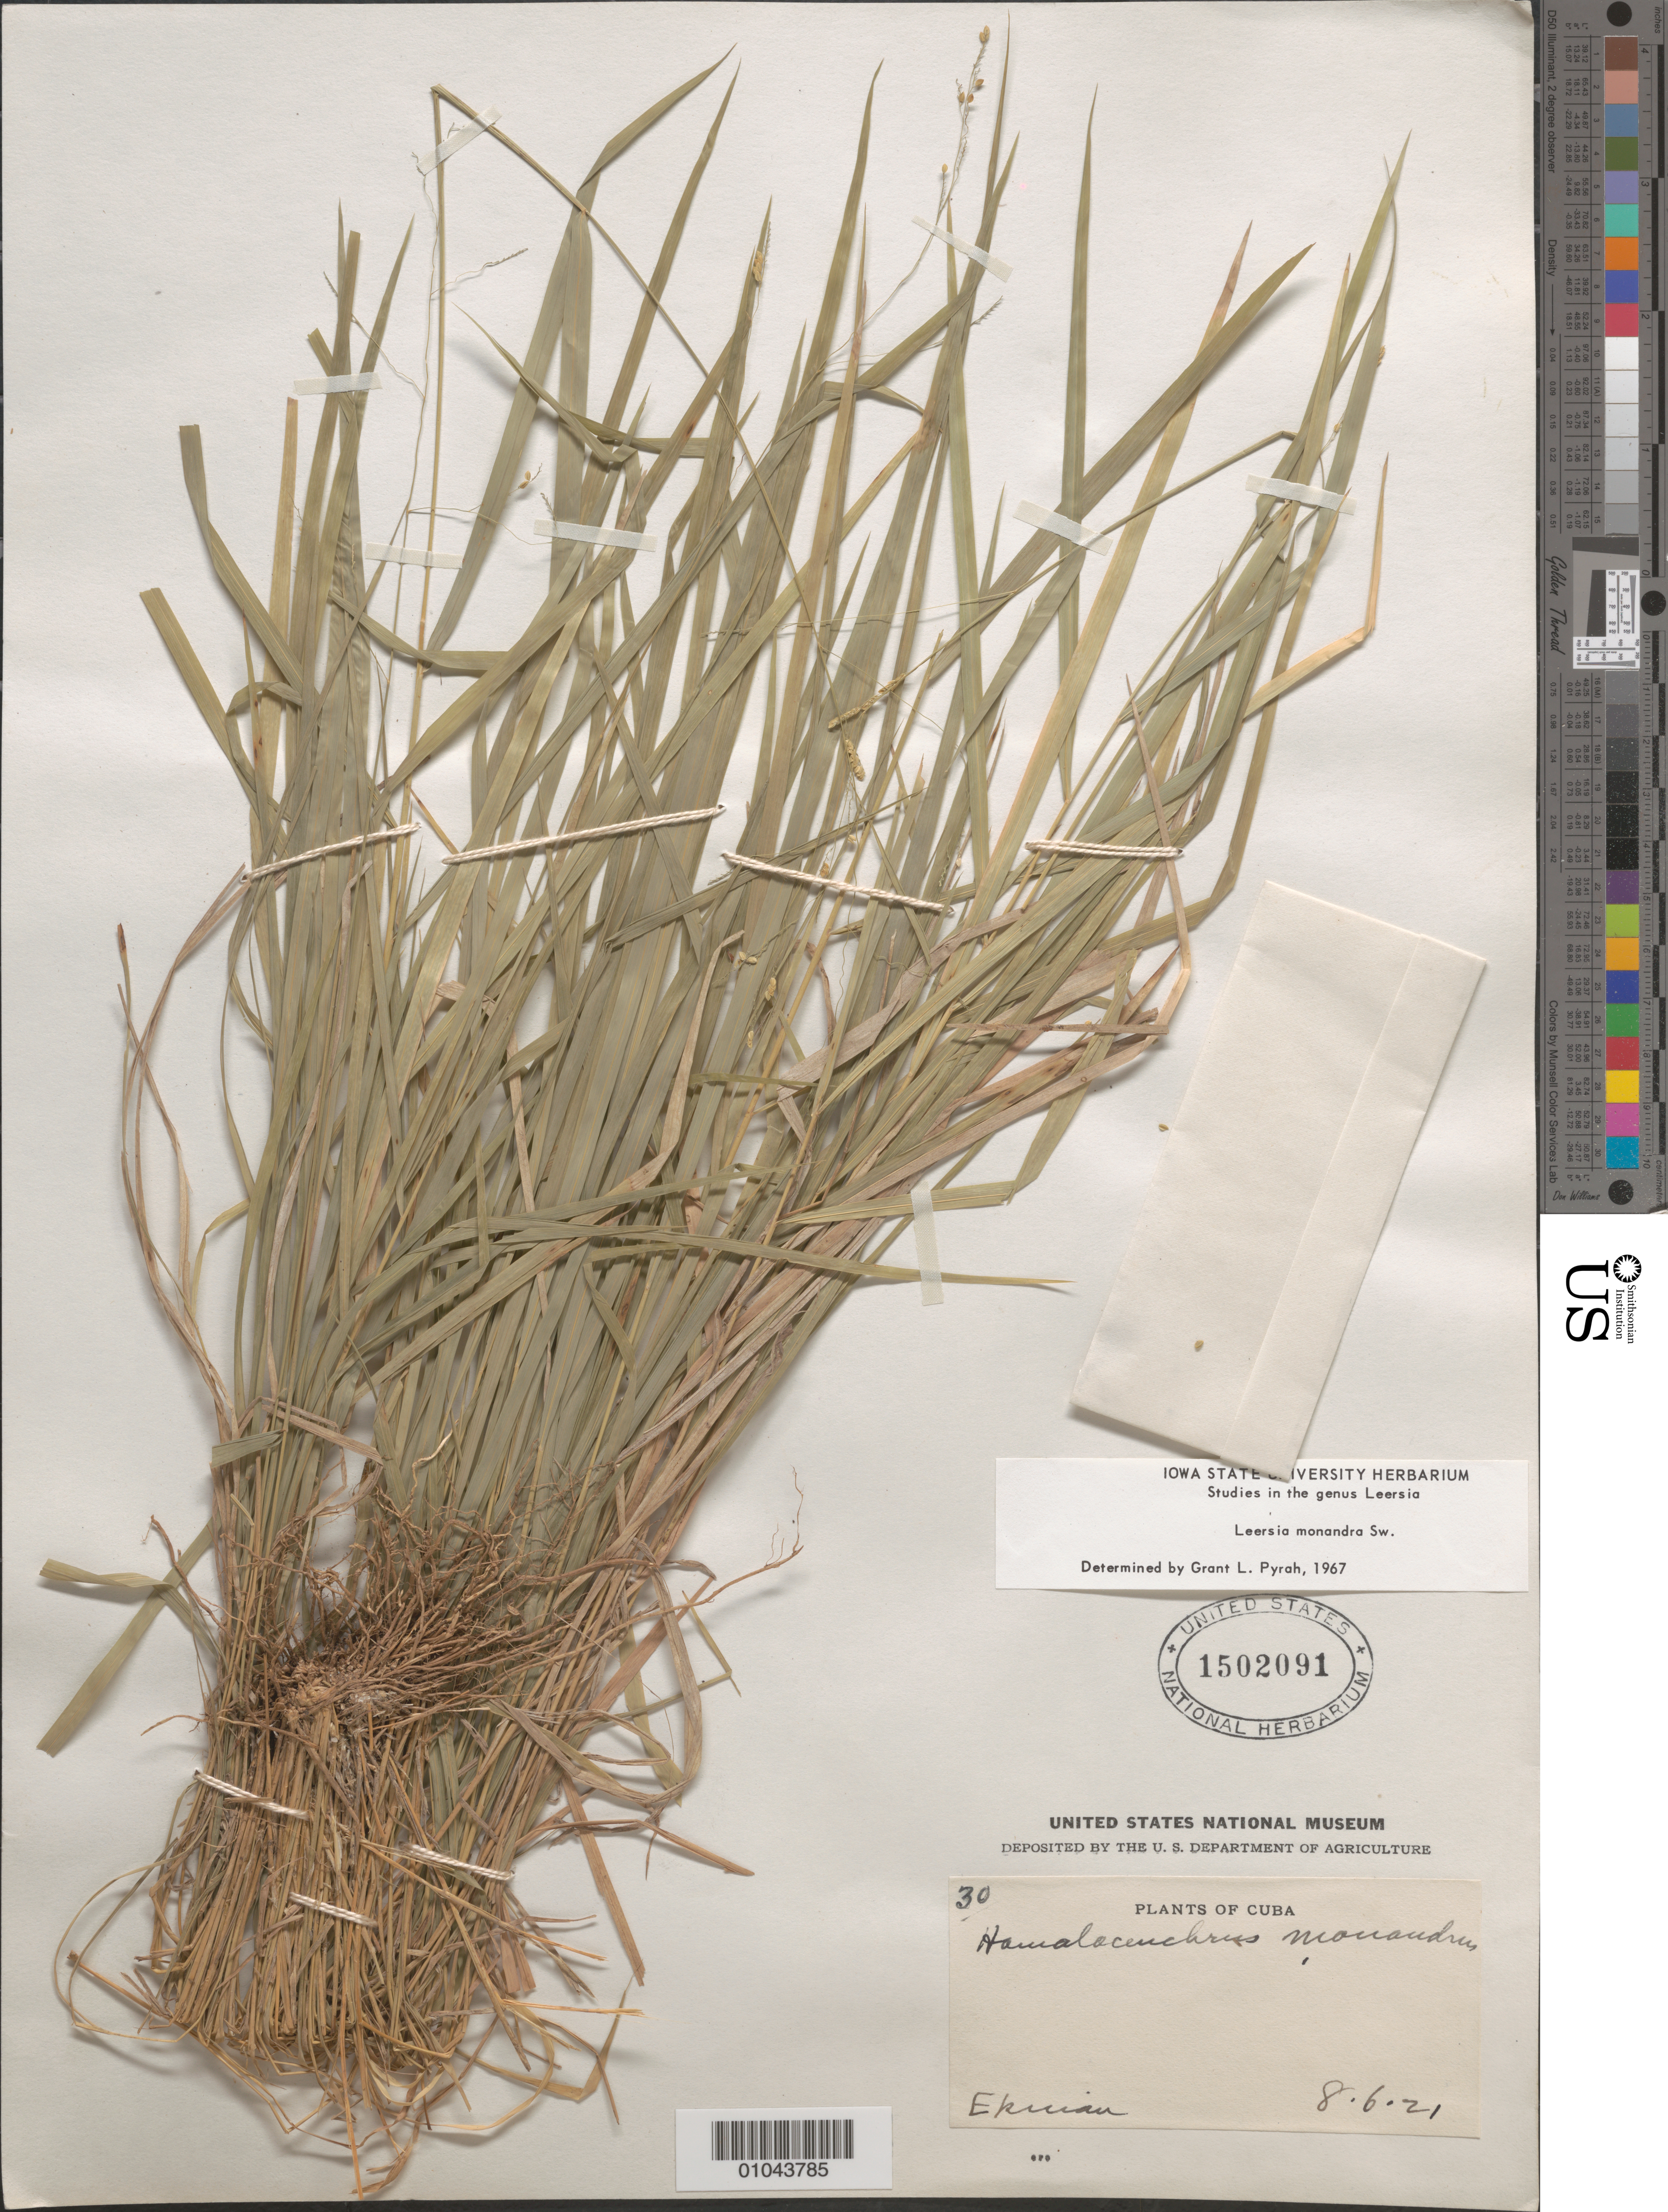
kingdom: Plantae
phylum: Tracheophyta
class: Liliopsida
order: Poales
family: Poaceae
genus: Leersia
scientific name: Leersia monandra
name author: Sw.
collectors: E. L. Ekman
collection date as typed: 08 Jun 1921 or 06 Aug 1921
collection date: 1921-06-08 or 1921-08-06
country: Cuba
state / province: Pinar del Rio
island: Cuba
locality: Pinar del Rio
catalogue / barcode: US 1502091